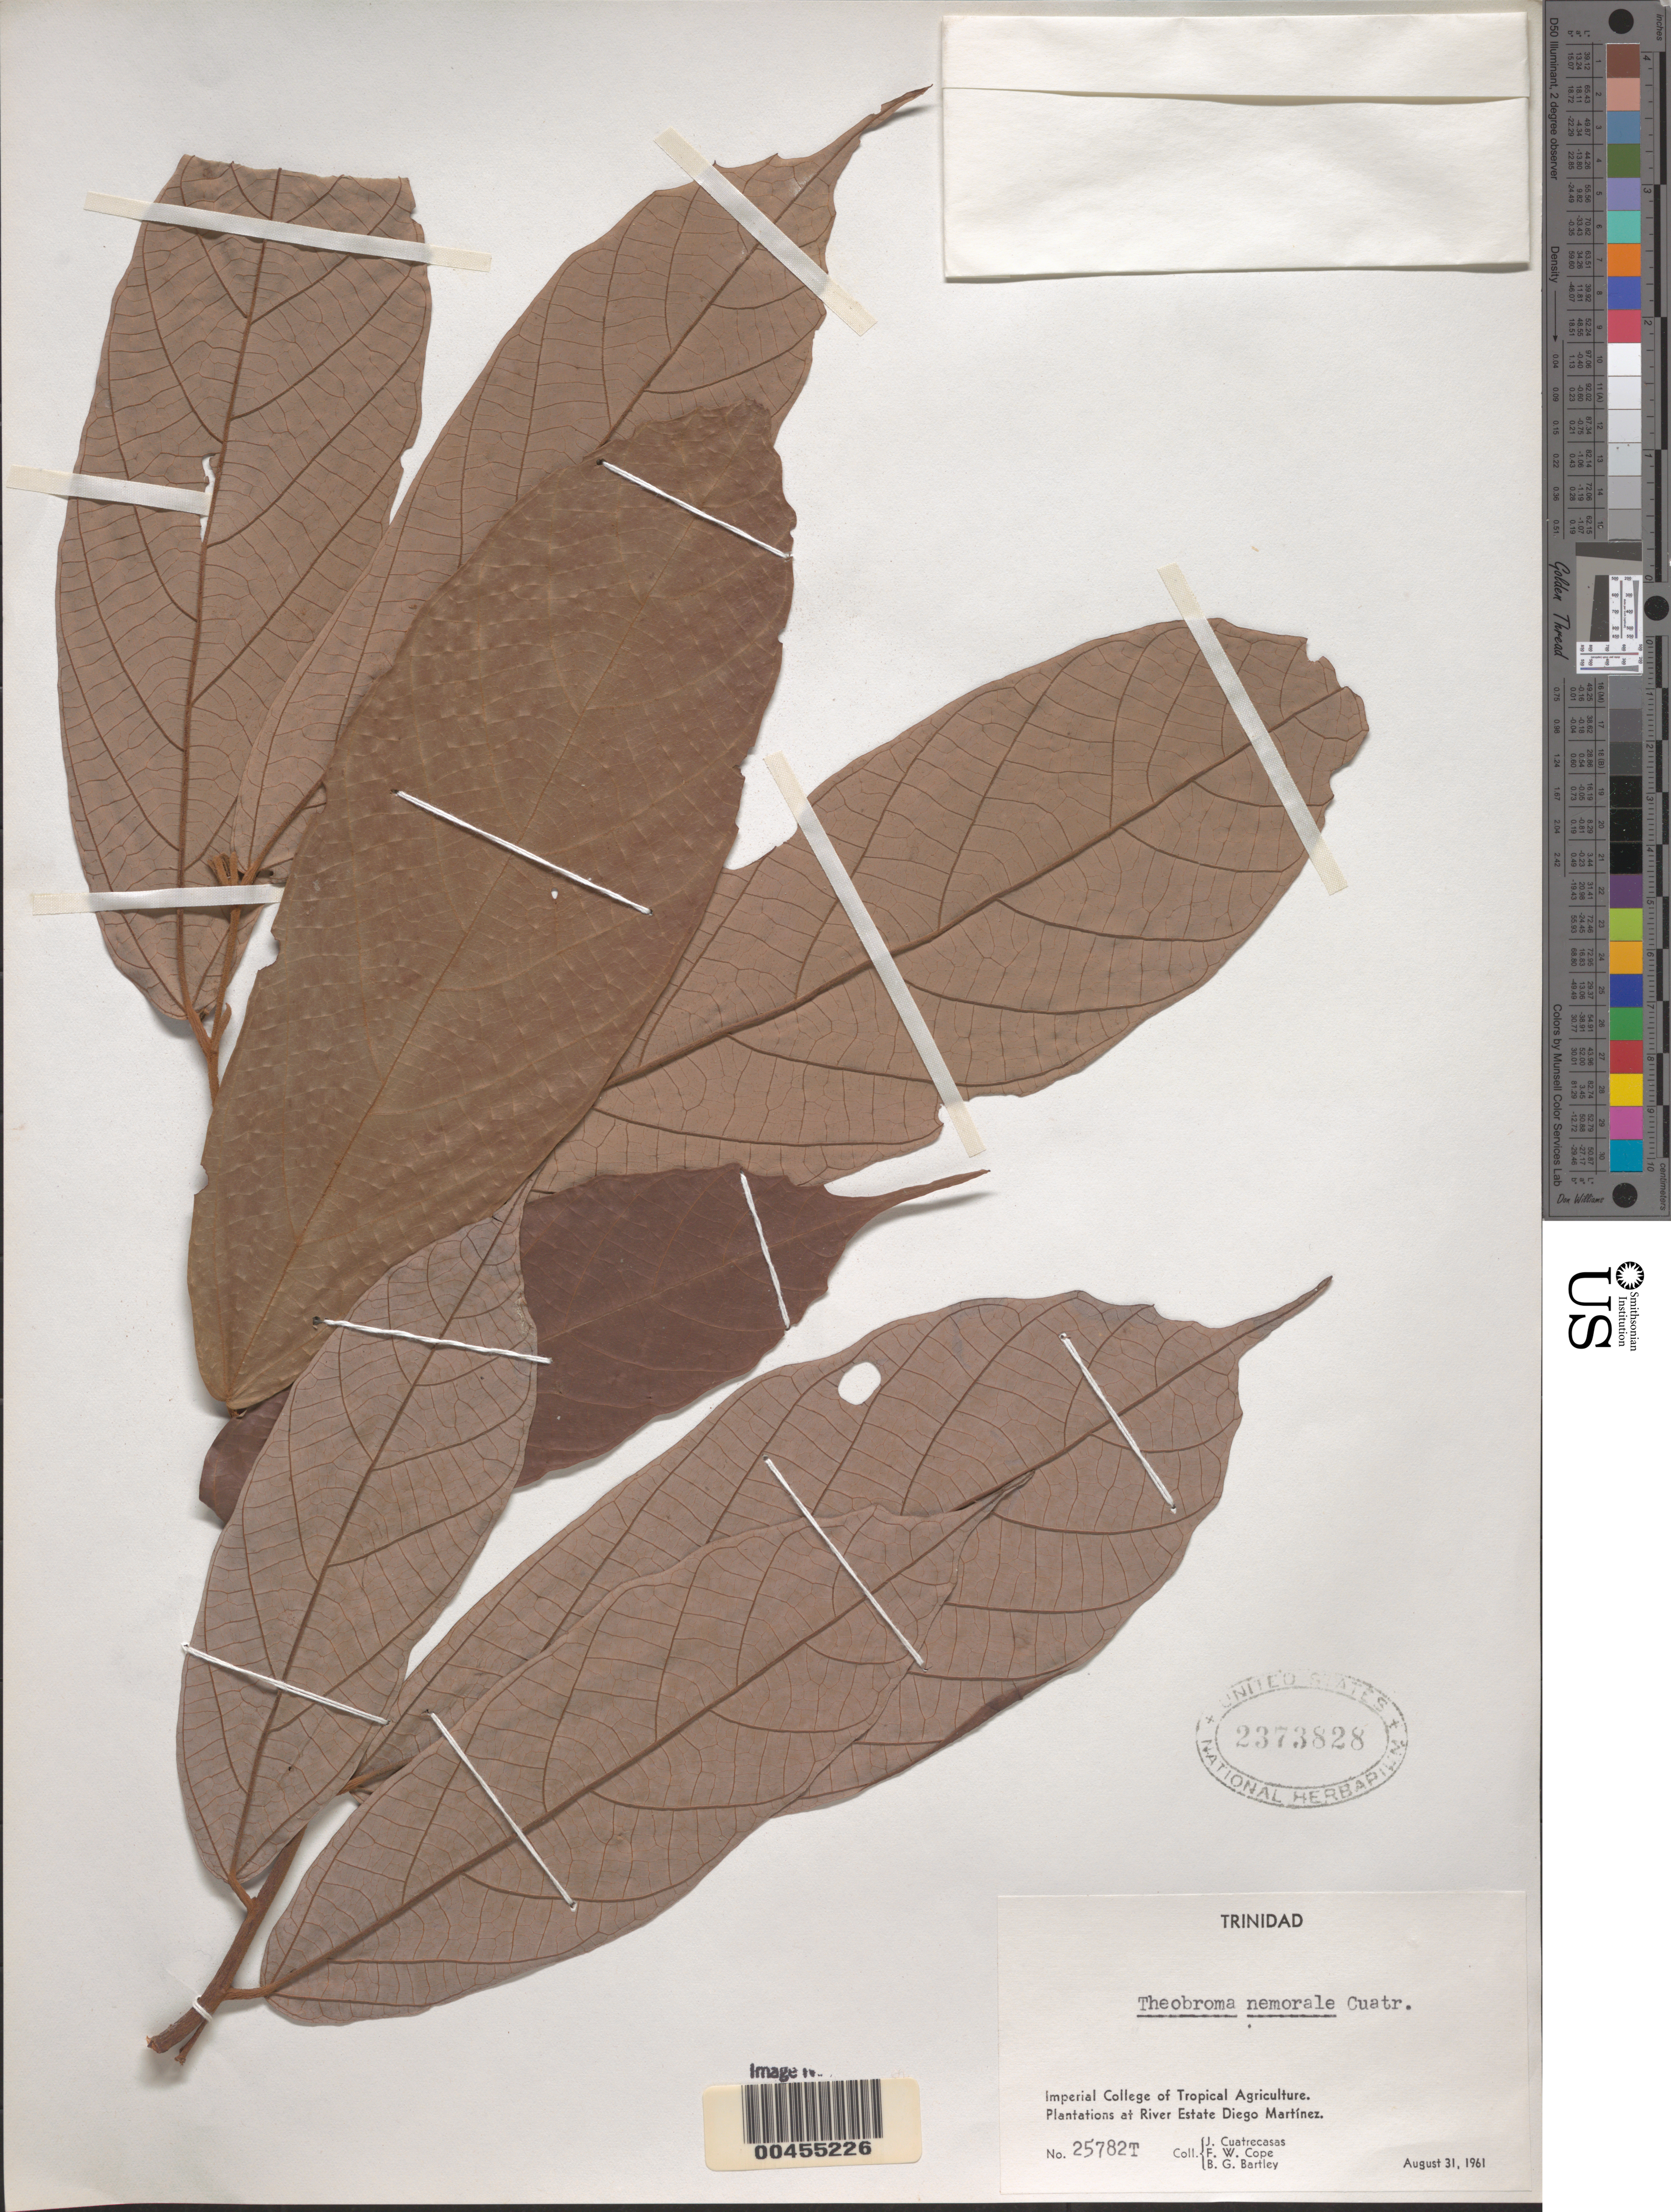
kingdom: Plantae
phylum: Tracheophyta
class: Magnoliopsida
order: Malvales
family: Malvaceae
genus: Theobroma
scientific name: Theobroma nemorale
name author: Cuatrec.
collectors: J. Cuatrecasas, F. Cope & B. Bartley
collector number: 25782T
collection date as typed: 31 Aug 1961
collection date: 1961-08-31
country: Trinidad and Tobago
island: Trinidad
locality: Imperial College of Tropical Agriculture. Plantations at River Estate Diego Martínez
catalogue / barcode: US 2373828